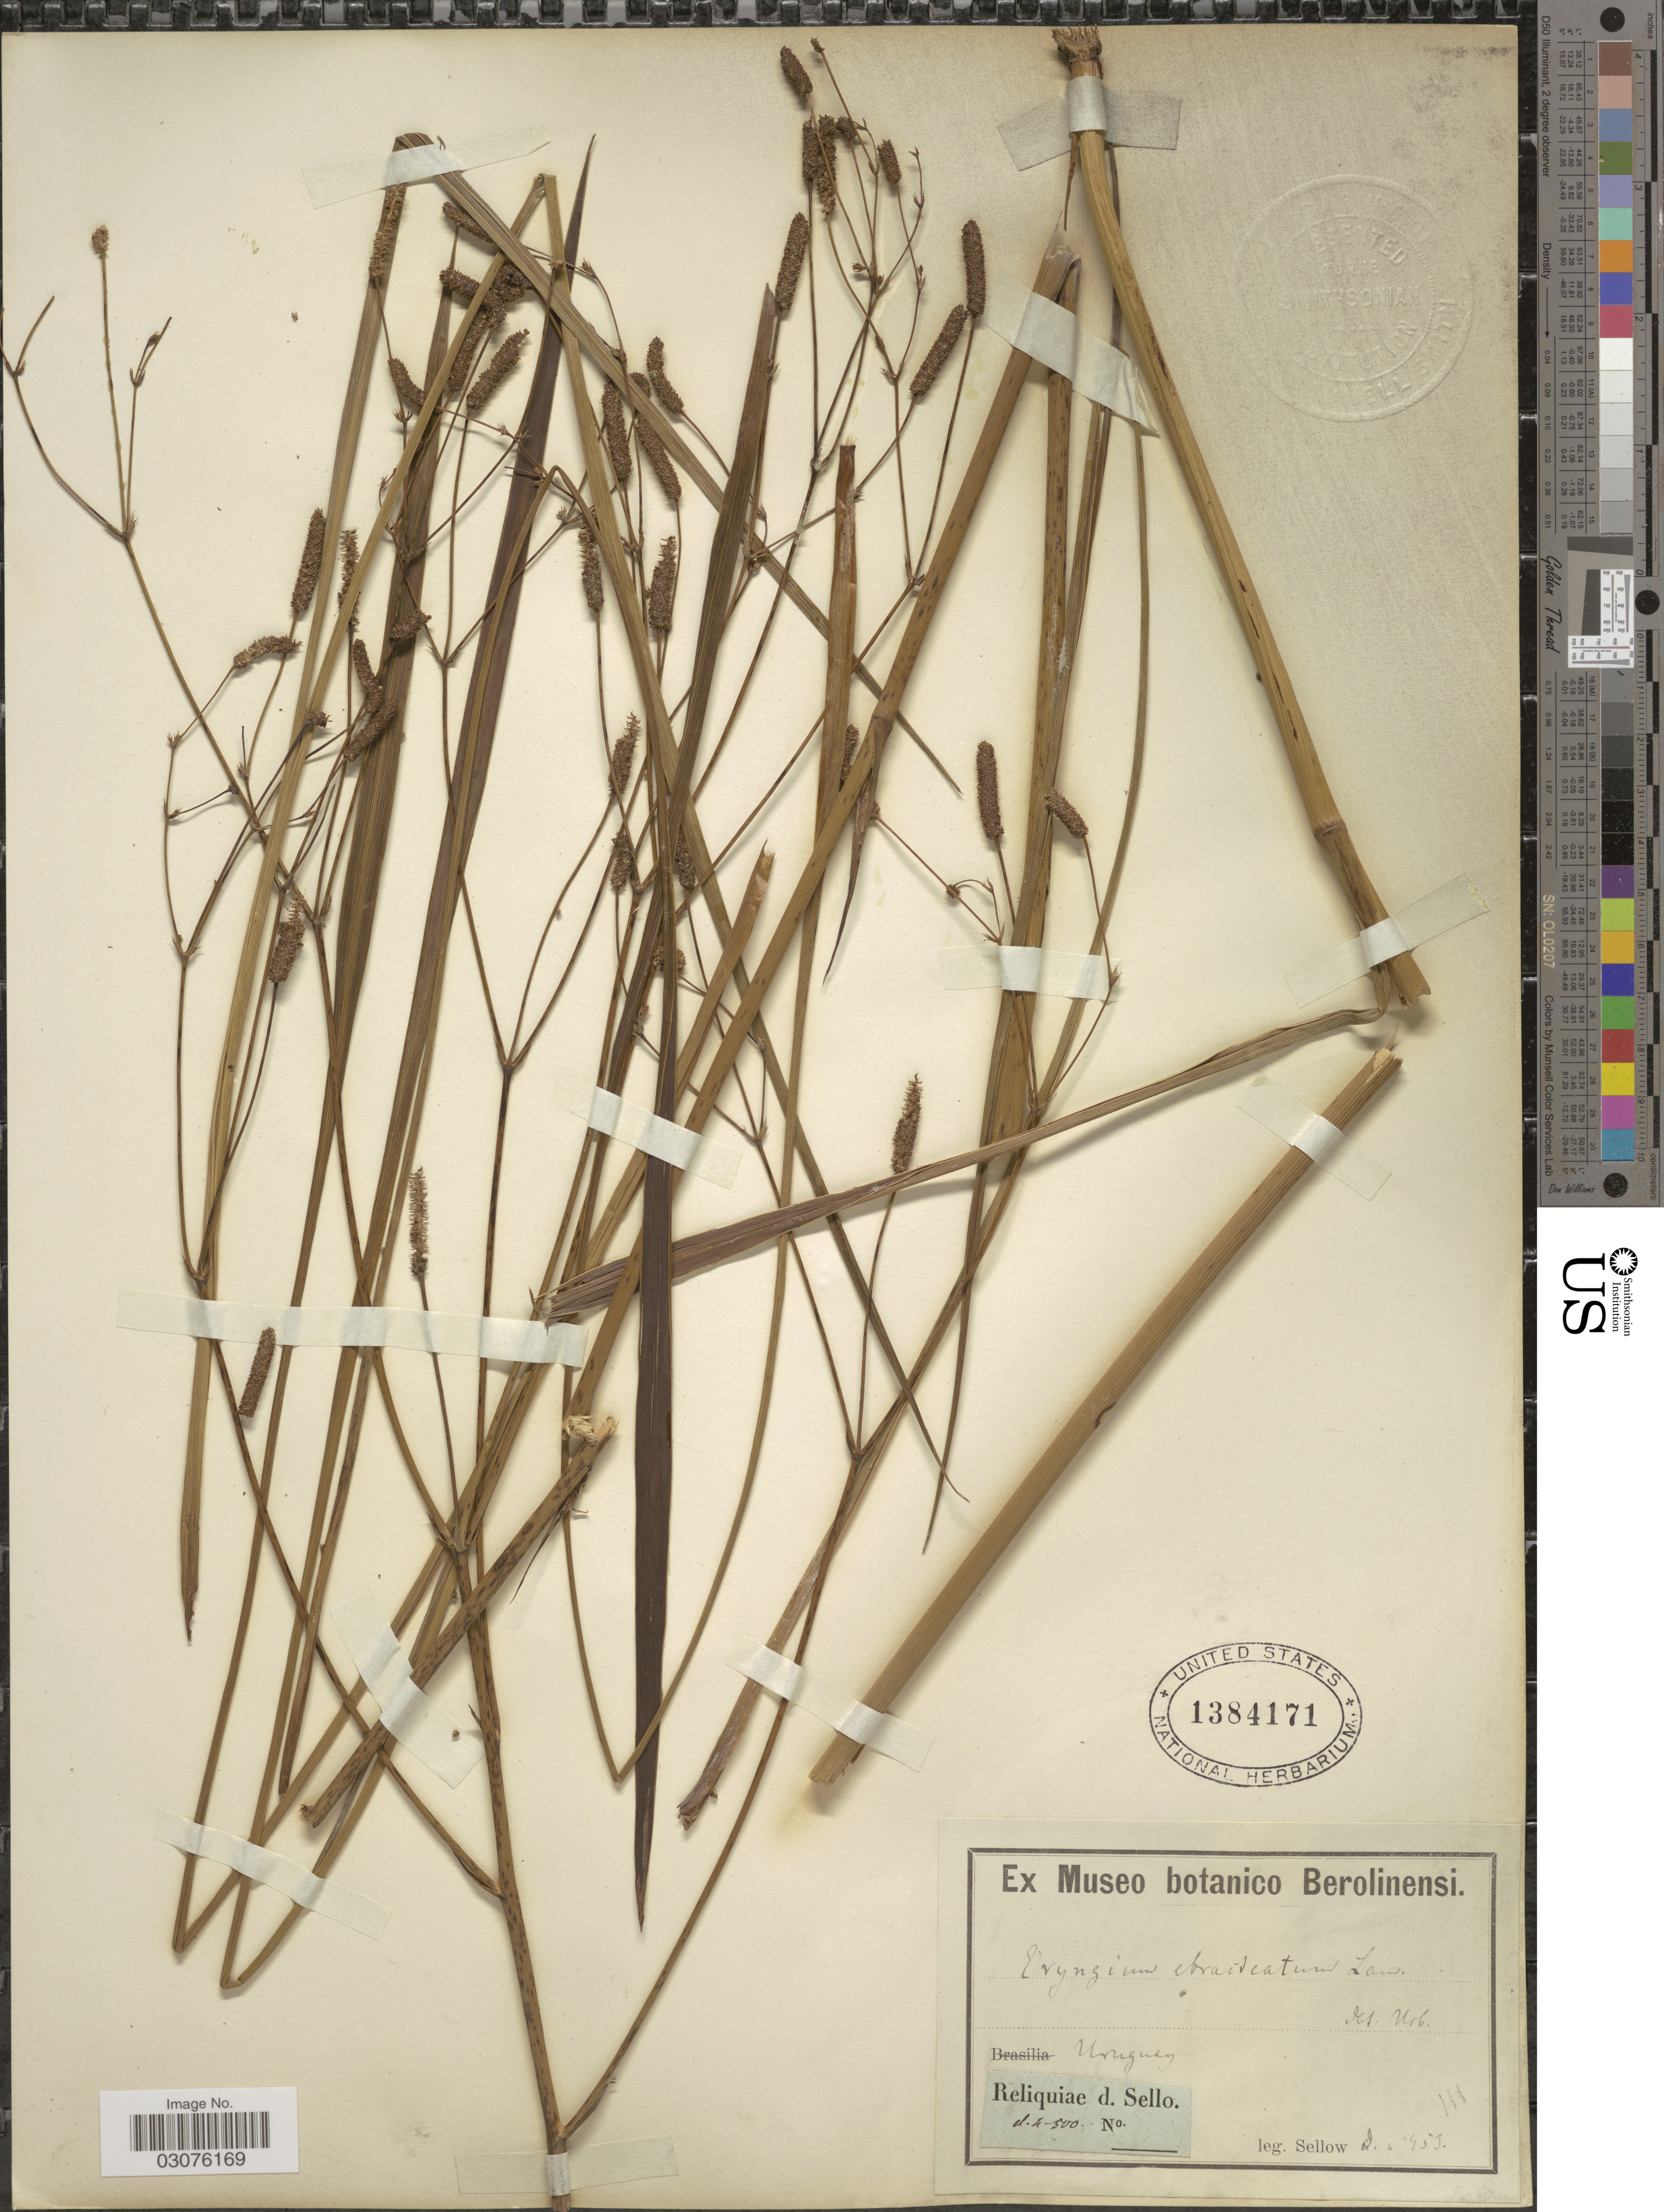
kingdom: Plantae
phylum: Tracheophyta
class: Magnoliopsida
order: Apiales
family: Apiaceae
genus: Eryngium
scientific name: Eryngium ebracteatum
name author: Lam.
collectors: -. Sellow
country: Uruguay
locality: Reliquiae d. Sello.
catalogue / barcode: US 1384171